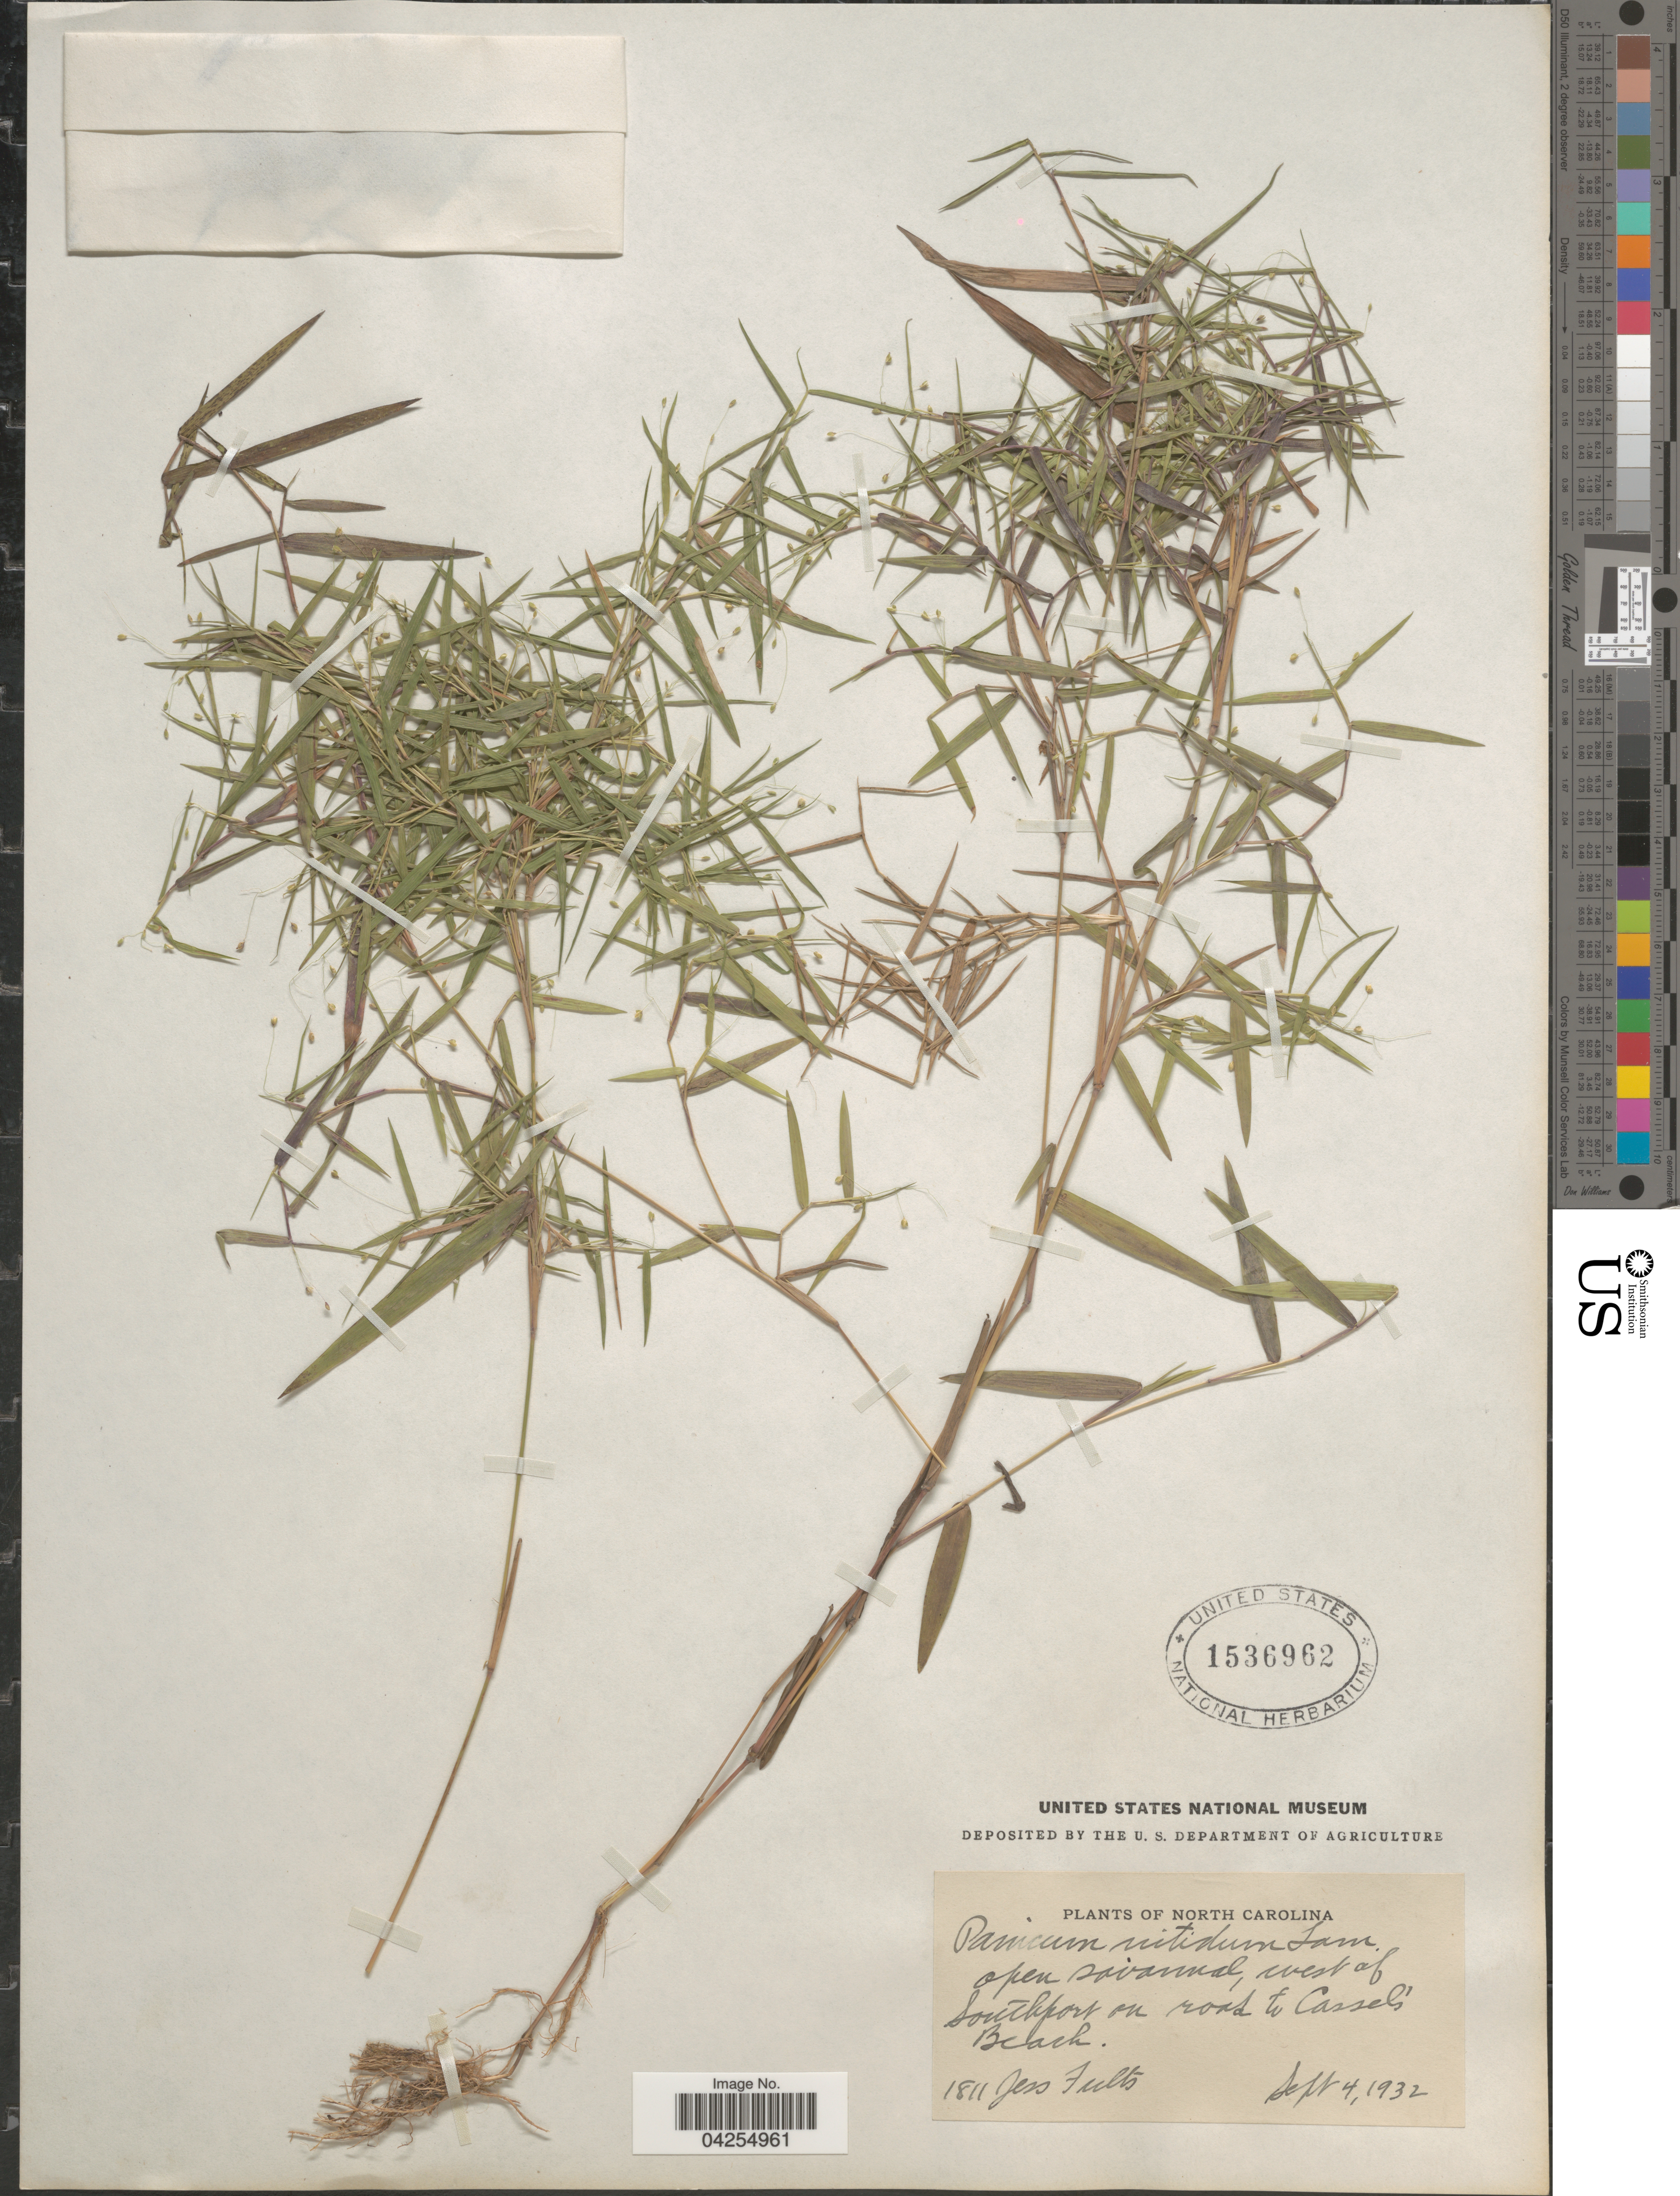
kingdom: Plantae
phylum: Tracheophyta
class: Liliopsida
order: Poales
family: Poaceae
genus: Dichanthelium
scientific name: Dichanthelium dichotomum var. dichotomum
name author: (L.) Gould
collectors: J. Fults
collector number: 1811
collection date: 1932-09-04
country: United States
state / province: North Carolina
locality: West of Southport on road to Cassel's Beach.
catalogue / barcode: US 1536962